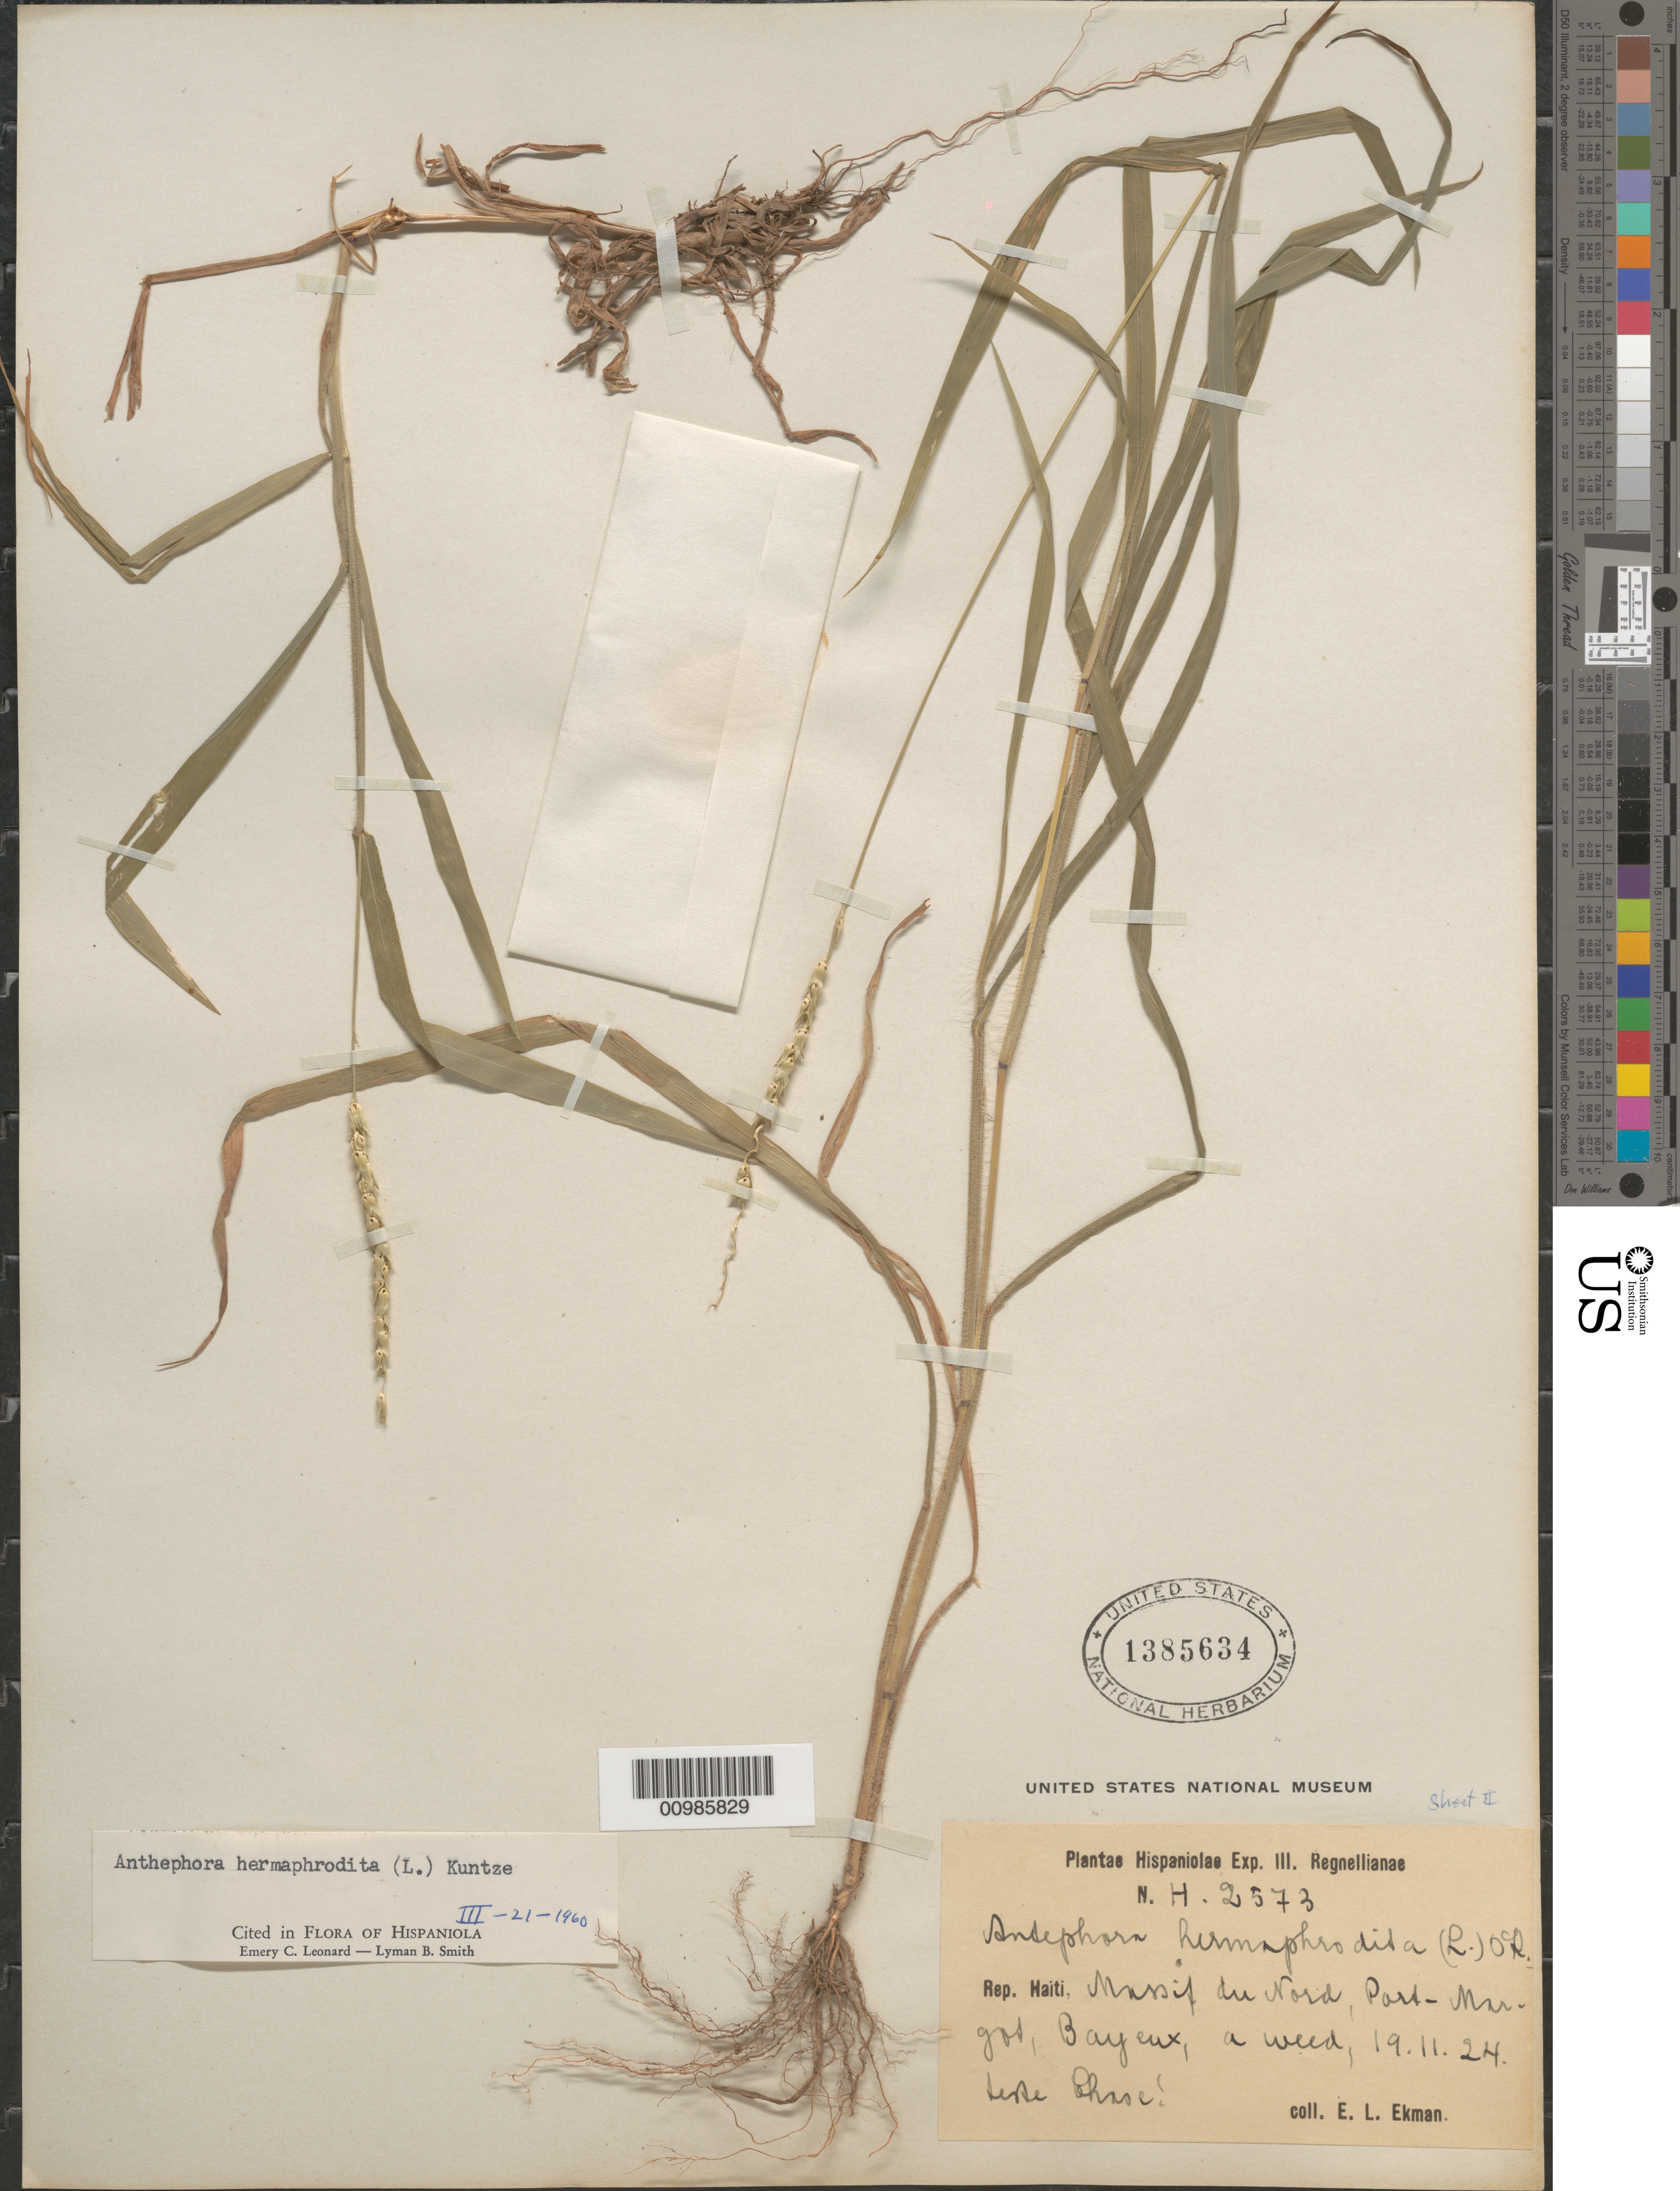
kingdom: Plantae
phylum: Tracheophyta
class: Liliopsida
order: Poales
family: Poaceae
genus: Anthephora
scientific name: Anthephora hermaphrodita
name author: (L.) Kuntze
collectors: E. L. Ekman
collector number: H 2573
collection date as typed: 19 Nov 1924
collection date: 1924-11-19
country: Haiti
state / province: Nord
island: Hispaniola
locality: Massif du Nord, Port Margot, Bayeux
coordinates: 0 N, 0 E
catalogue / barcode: US 1385634